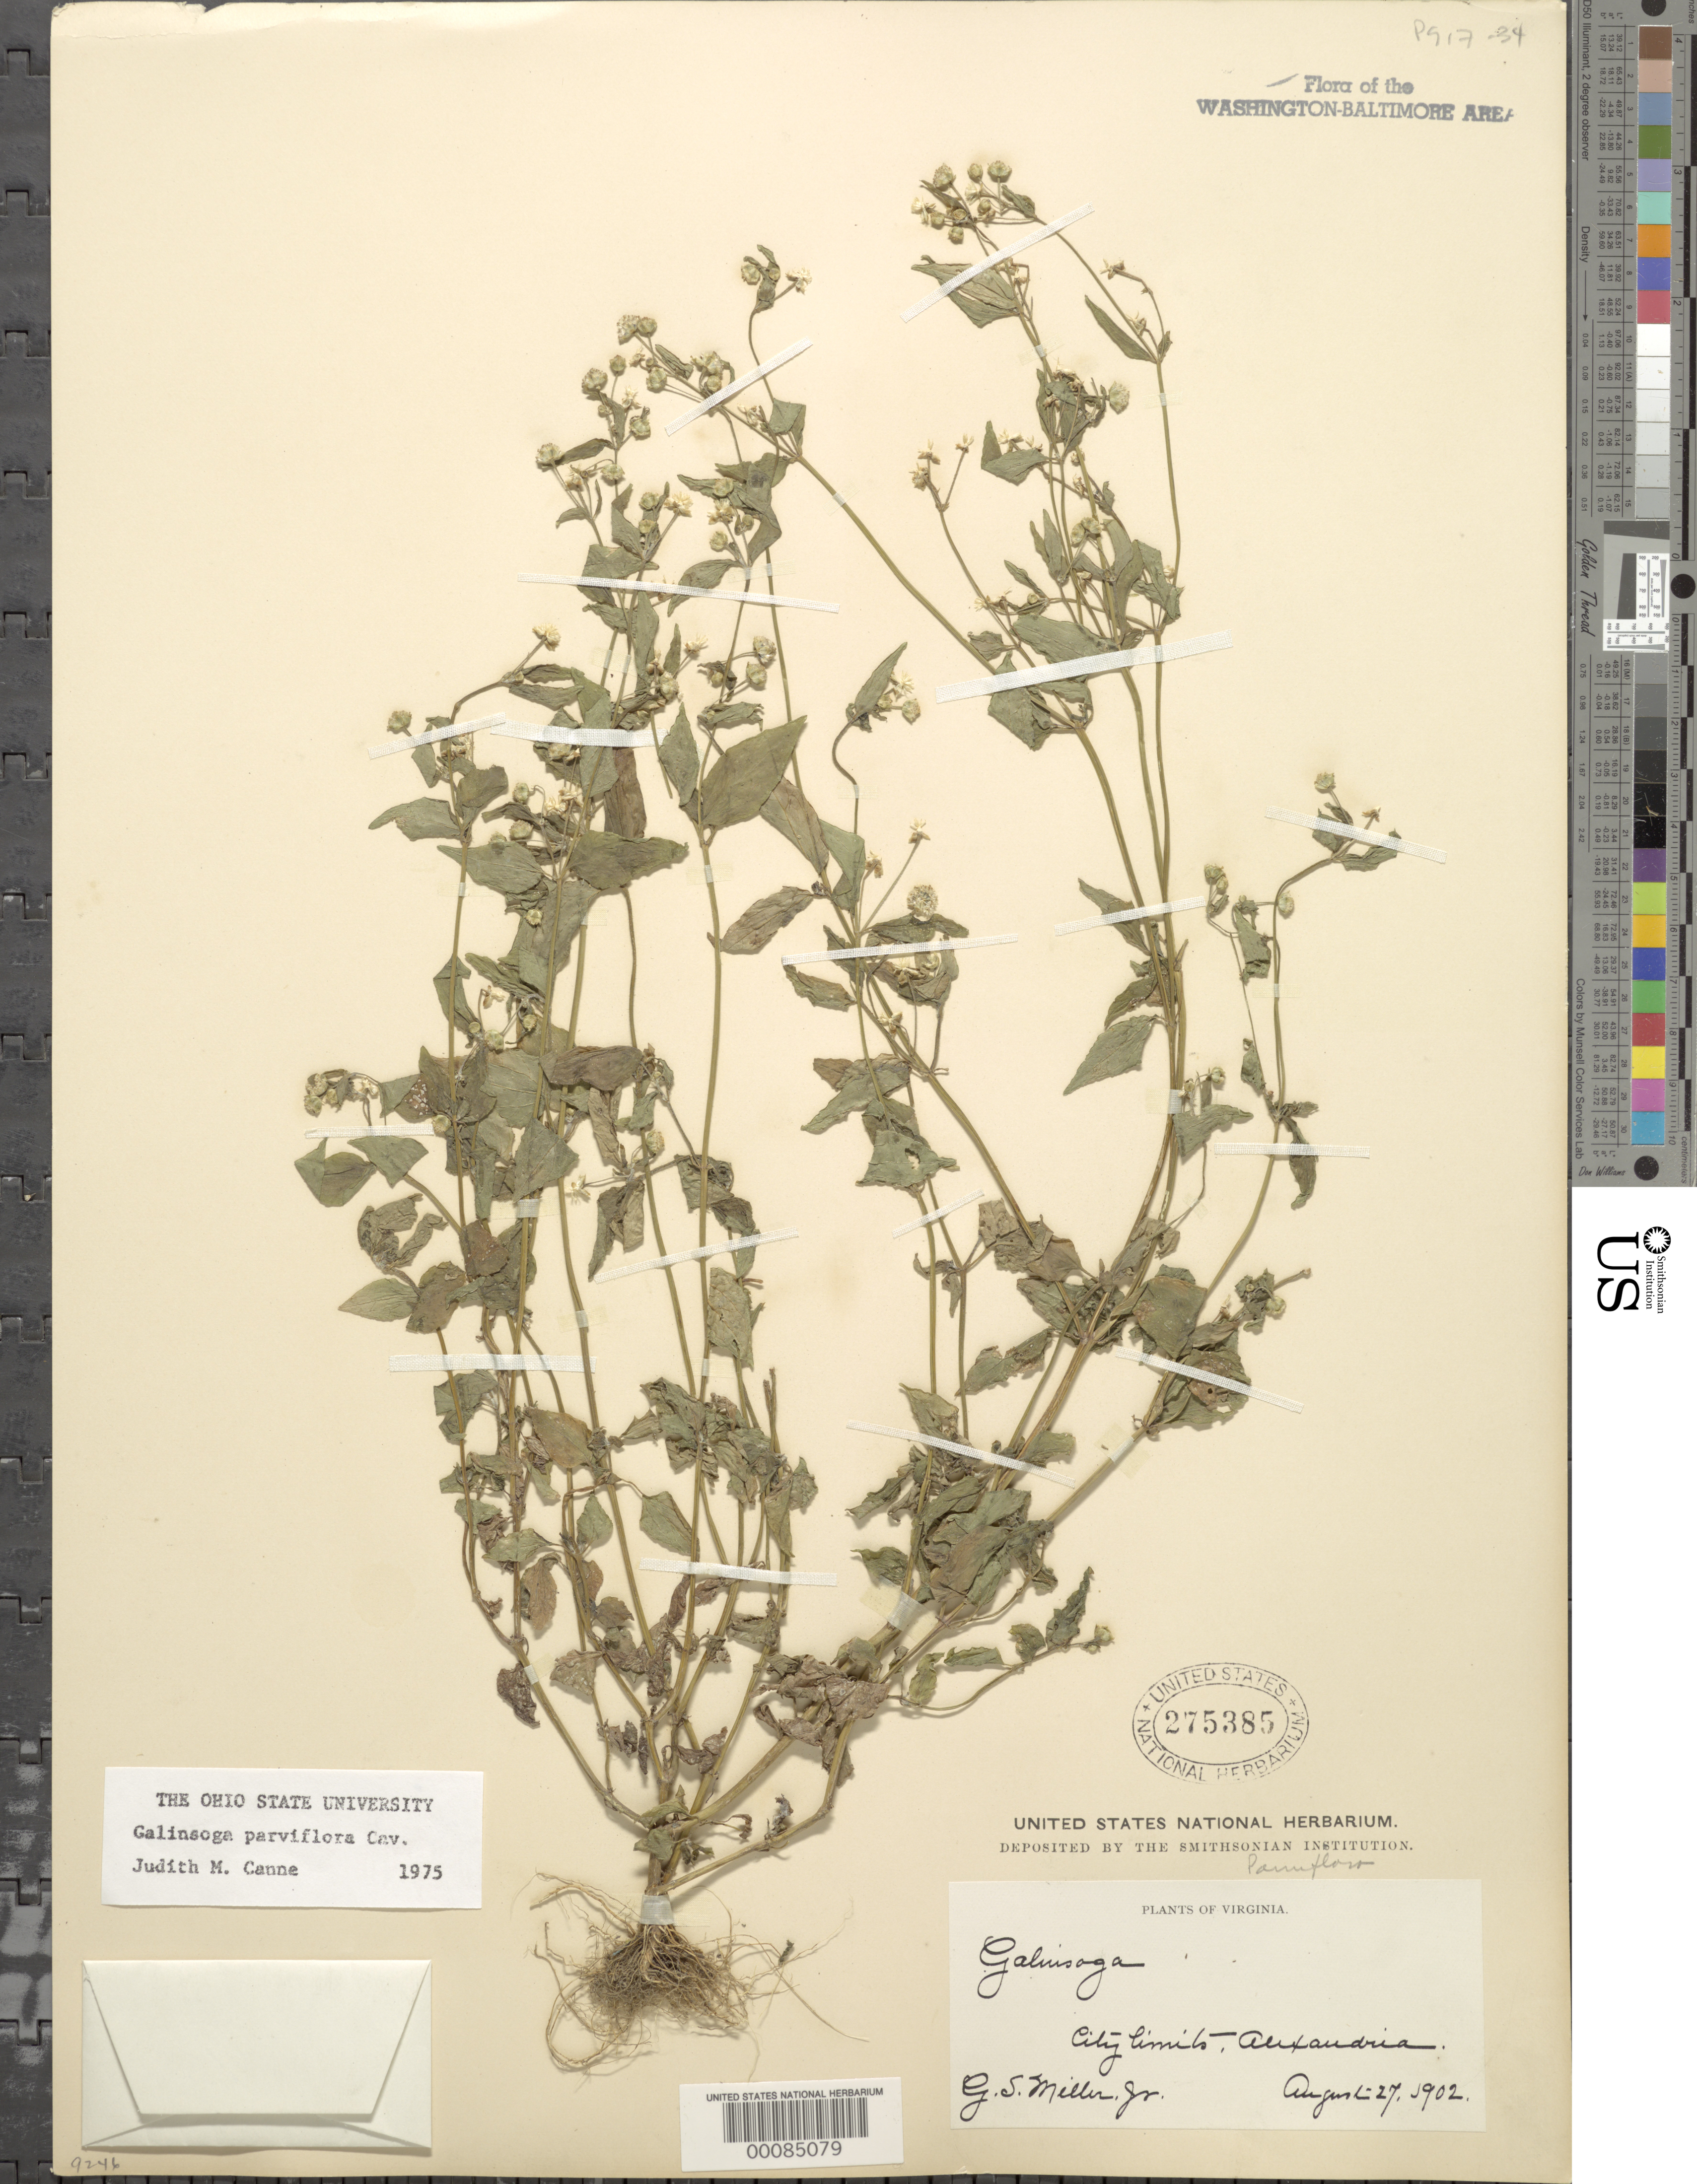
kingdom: Plantae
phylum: Tracheophyta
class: Magnoliopsida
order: Asterales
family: Asteraceae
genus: Galinsoga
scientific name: Galinsoga parviflora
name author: Cav.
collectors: G. S. Miller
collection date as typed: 27 Aug 1902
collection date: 1902-08-27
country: United States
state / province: Virginia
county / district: City of Alexandria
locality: Alexandria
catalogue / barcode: US 275385